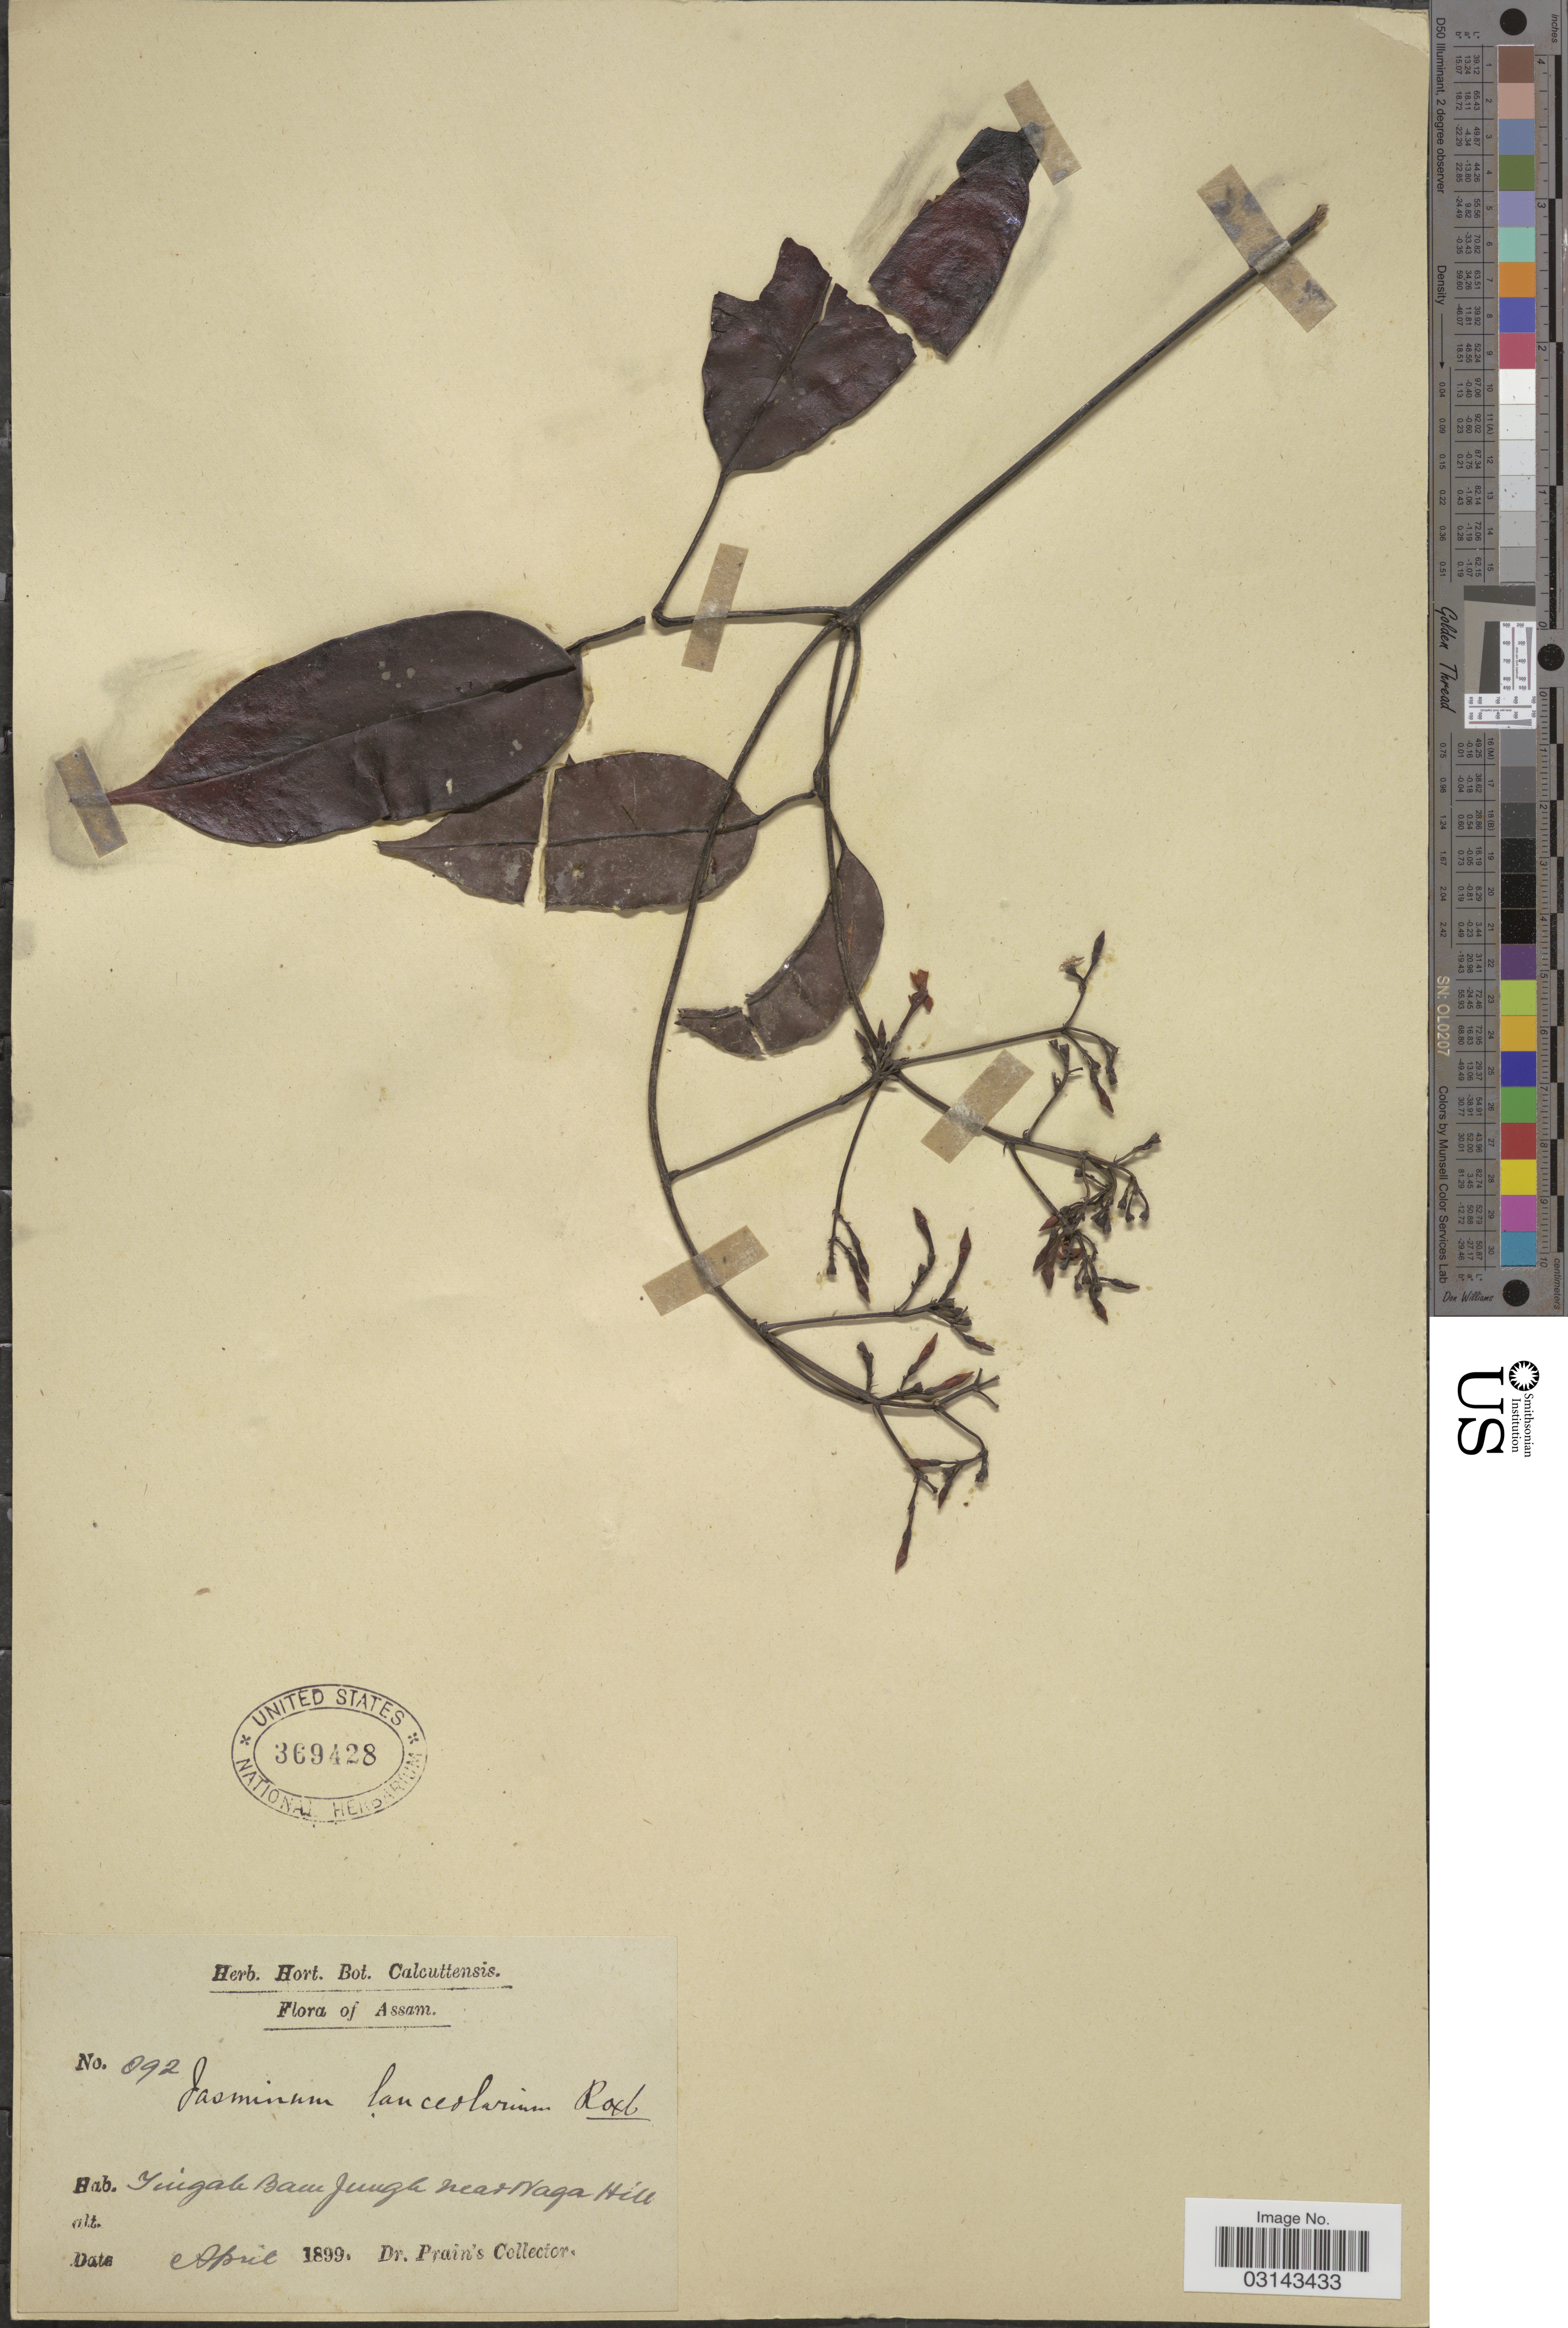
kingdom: Plantae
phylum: Tracheophyta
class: Magnoliopsida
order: Lamiales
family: Oleaceae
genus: Jasminum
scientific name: Jasminum lanceolarium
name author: Roxb.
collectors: Dr. Prain's collector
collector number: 892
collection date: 1899-04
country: India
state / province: Assam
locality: Tingale Bam Jungle near Naga Hill.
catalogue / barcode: US 369428